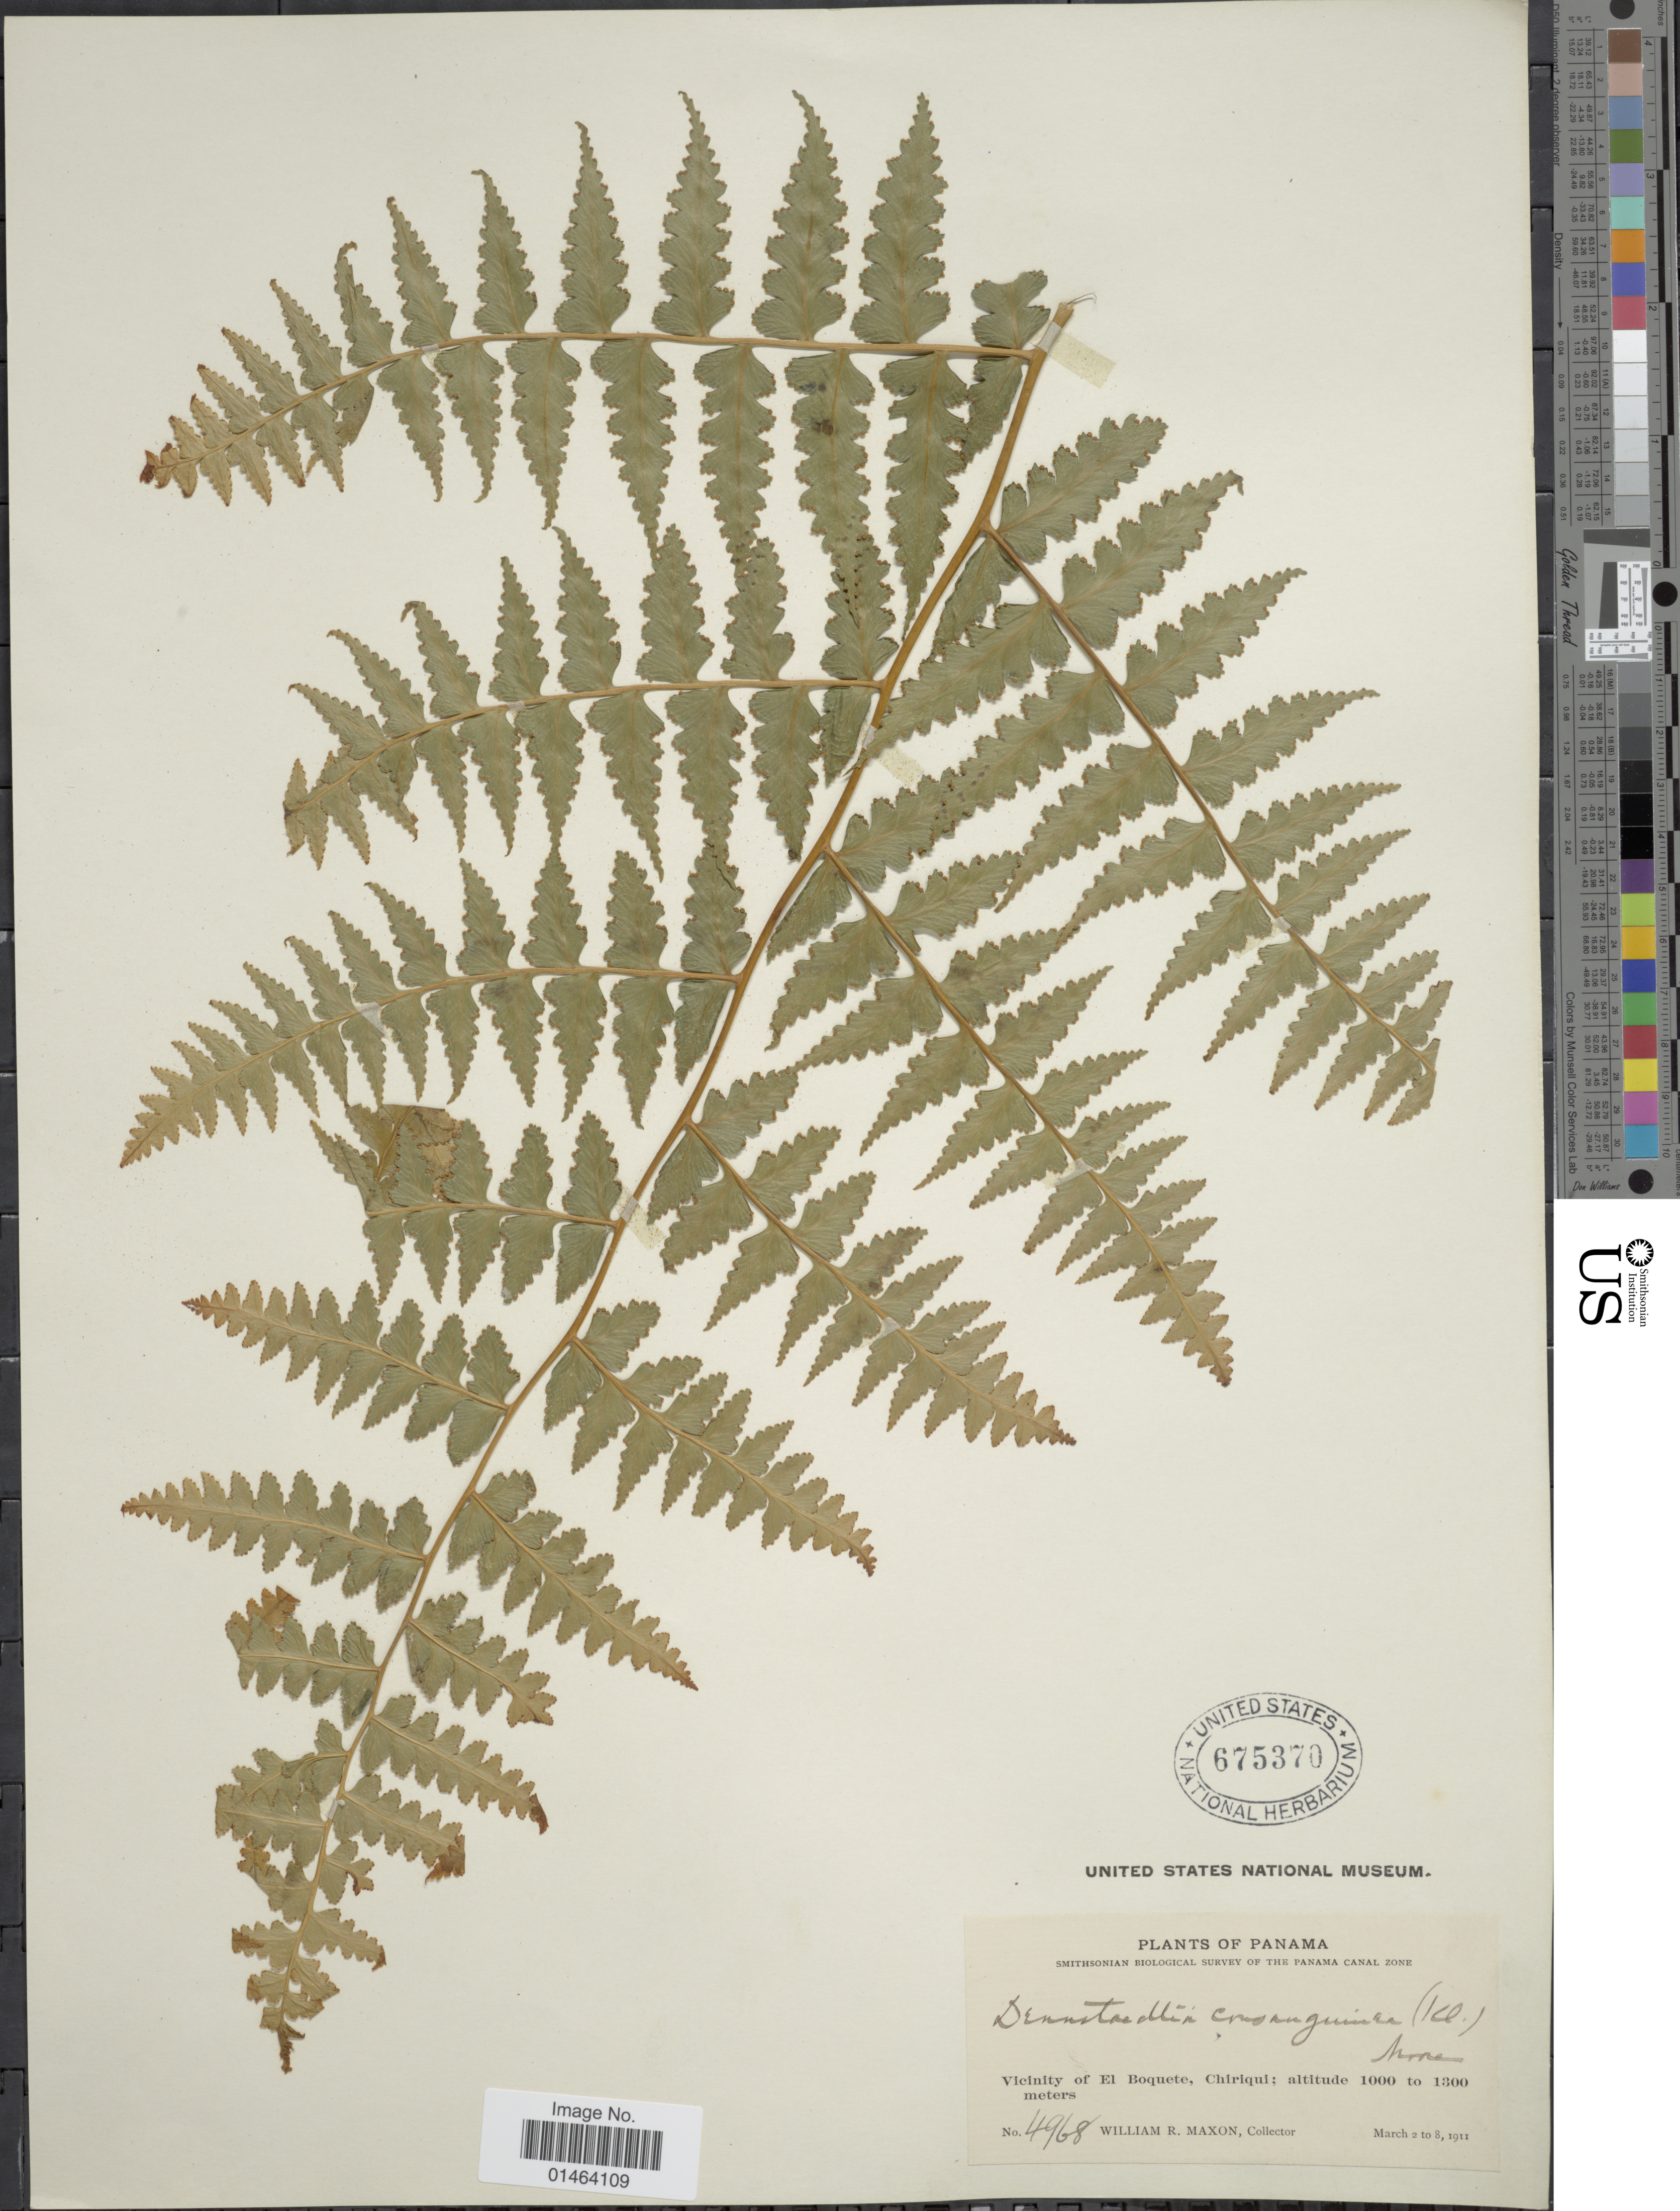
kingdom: Plantae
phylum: Tracheophyta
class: Polypodiopsida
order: Polypodiales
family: Dennstaedtiaceae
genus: Dennstaedtia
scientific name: Dennstaedtia coronata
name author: (Sodiro) C. Chr.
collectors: W. R. Maxon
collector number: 4968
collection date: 1911-03-02/1911-03-08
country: Panama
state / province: Chiriqui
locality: Panama, Vicinity El Boquete.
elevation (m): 1000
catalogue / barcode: US 675370